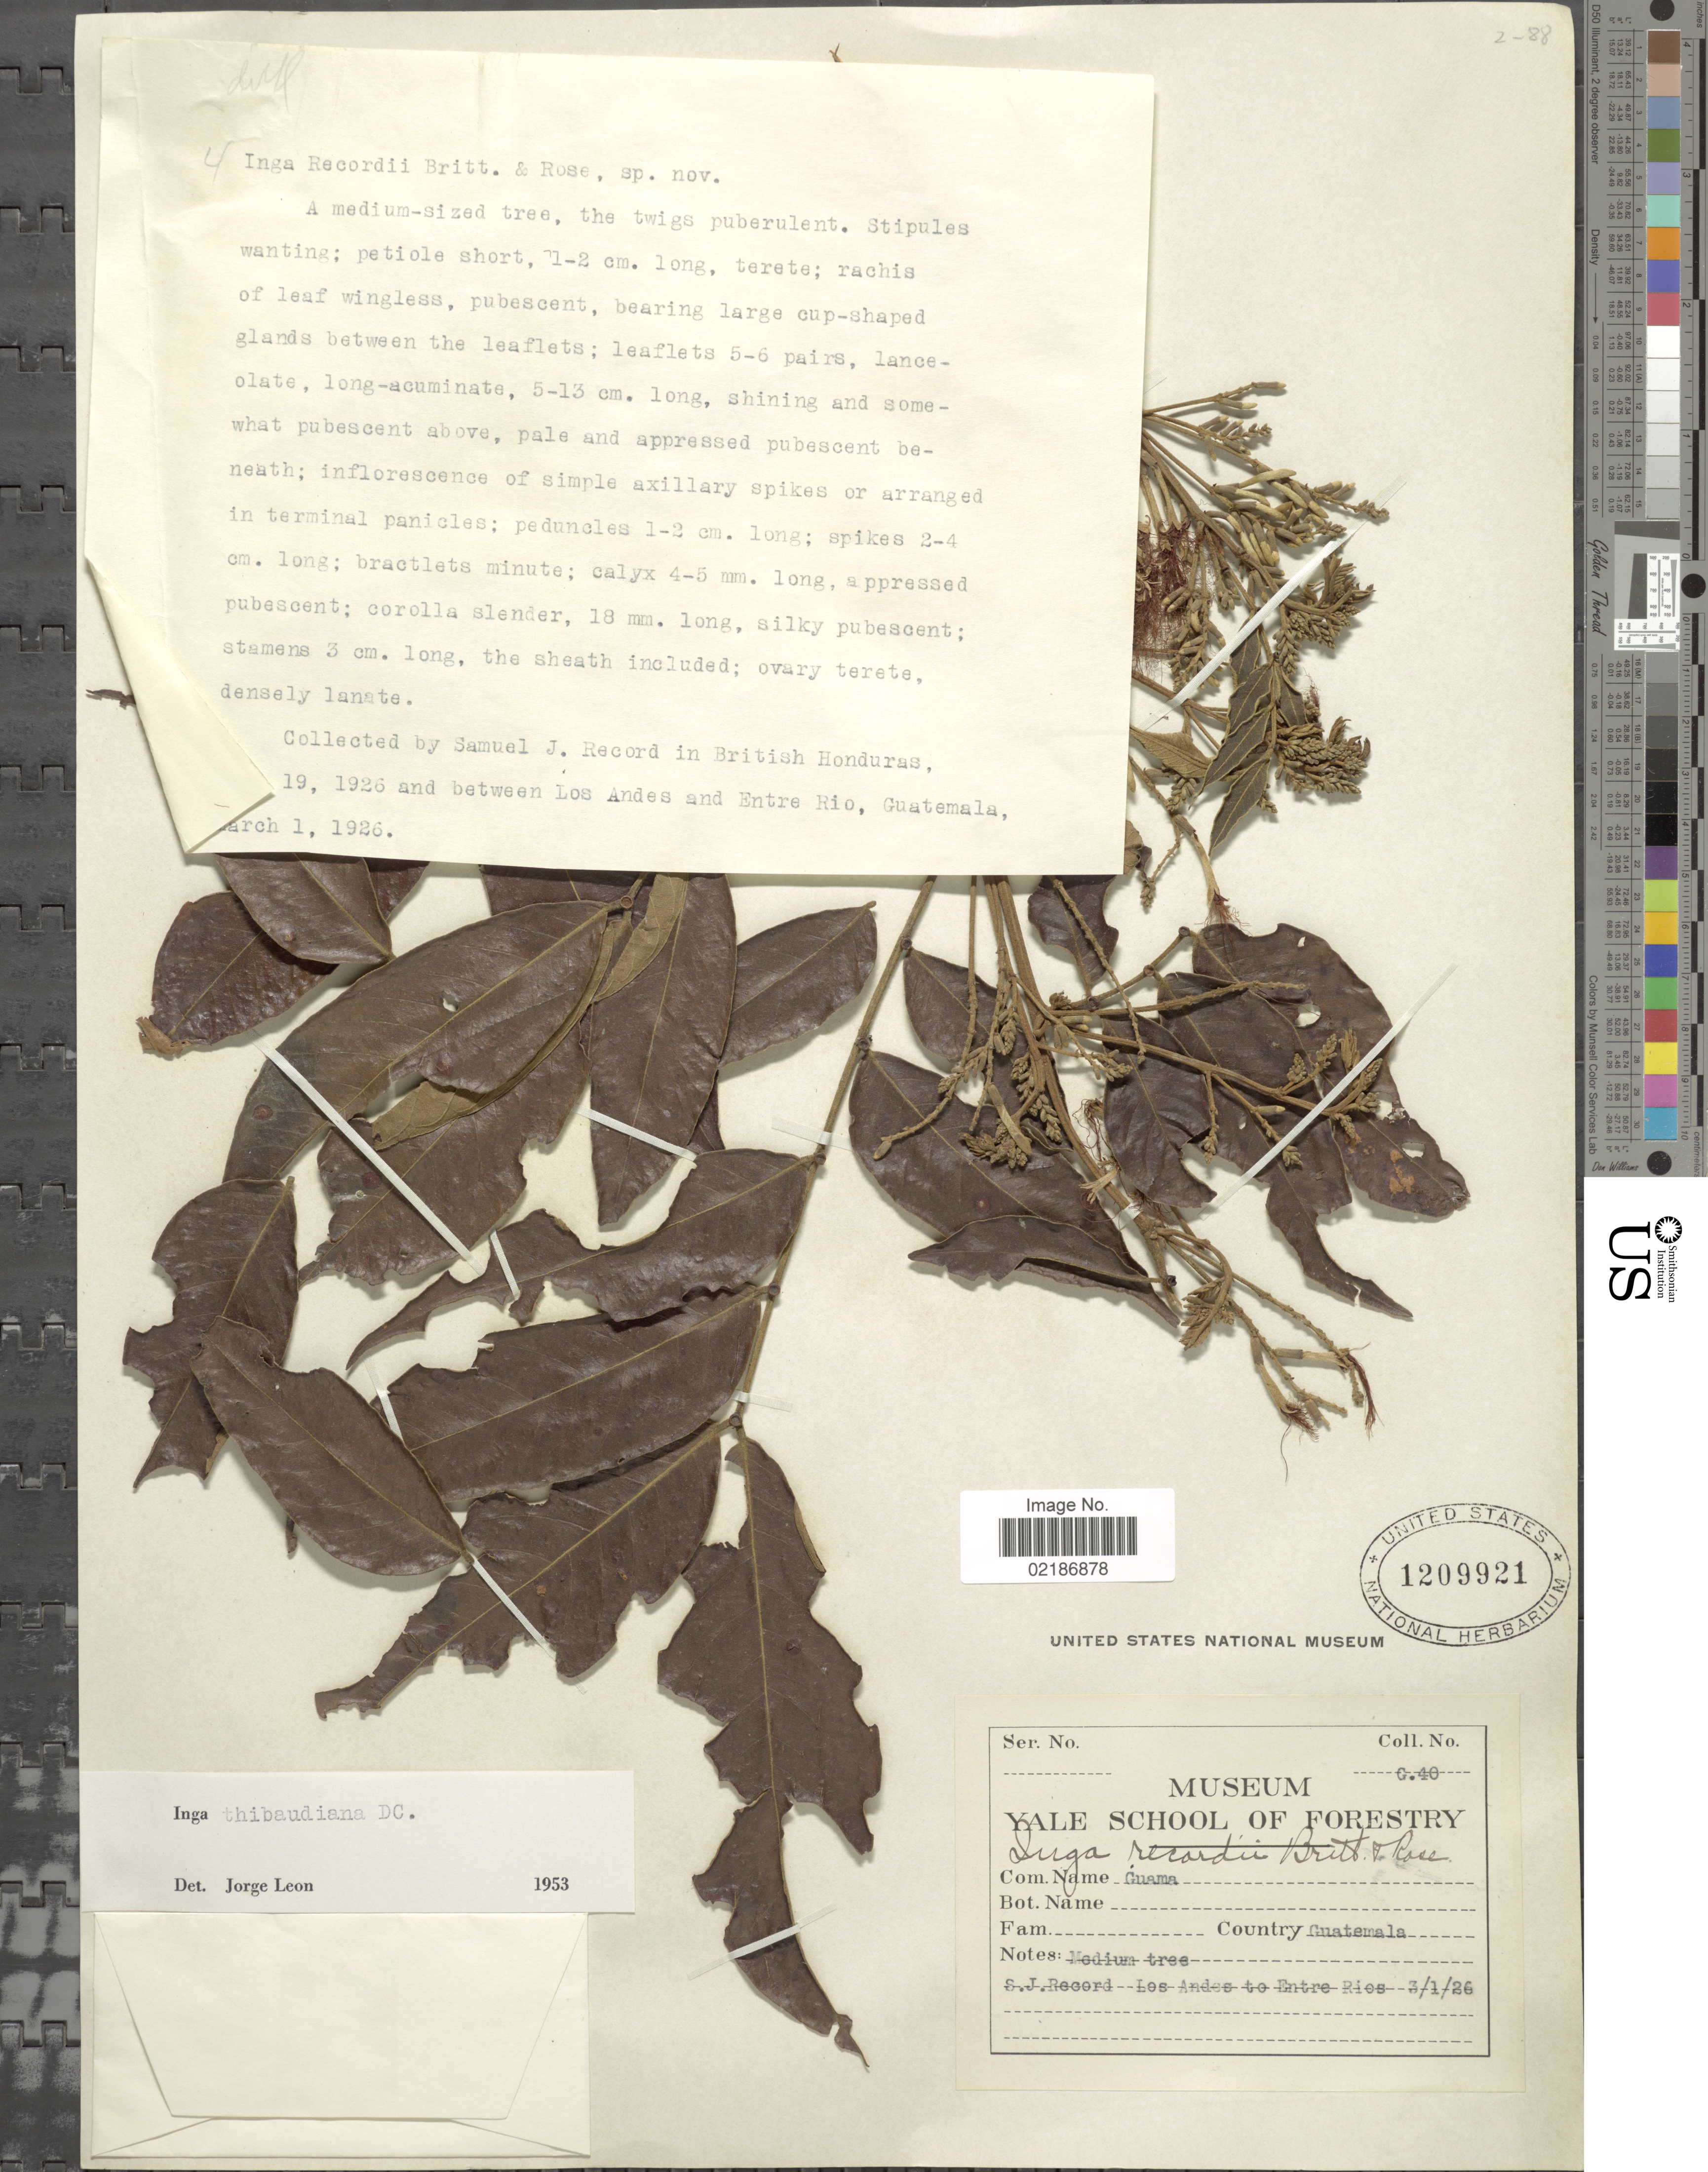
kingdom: Plantae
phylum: Tracheophyta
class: Magnoliopsida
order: Fabales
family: Fabaceae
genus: Inga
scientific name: Inga thibaudiana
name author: DC.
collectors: S. J. Record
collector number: G40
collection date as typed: Transcribed d/m/y: 3/1/26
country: Guatemala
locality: Los Andes to Entre Rios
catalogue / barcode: US 1209921